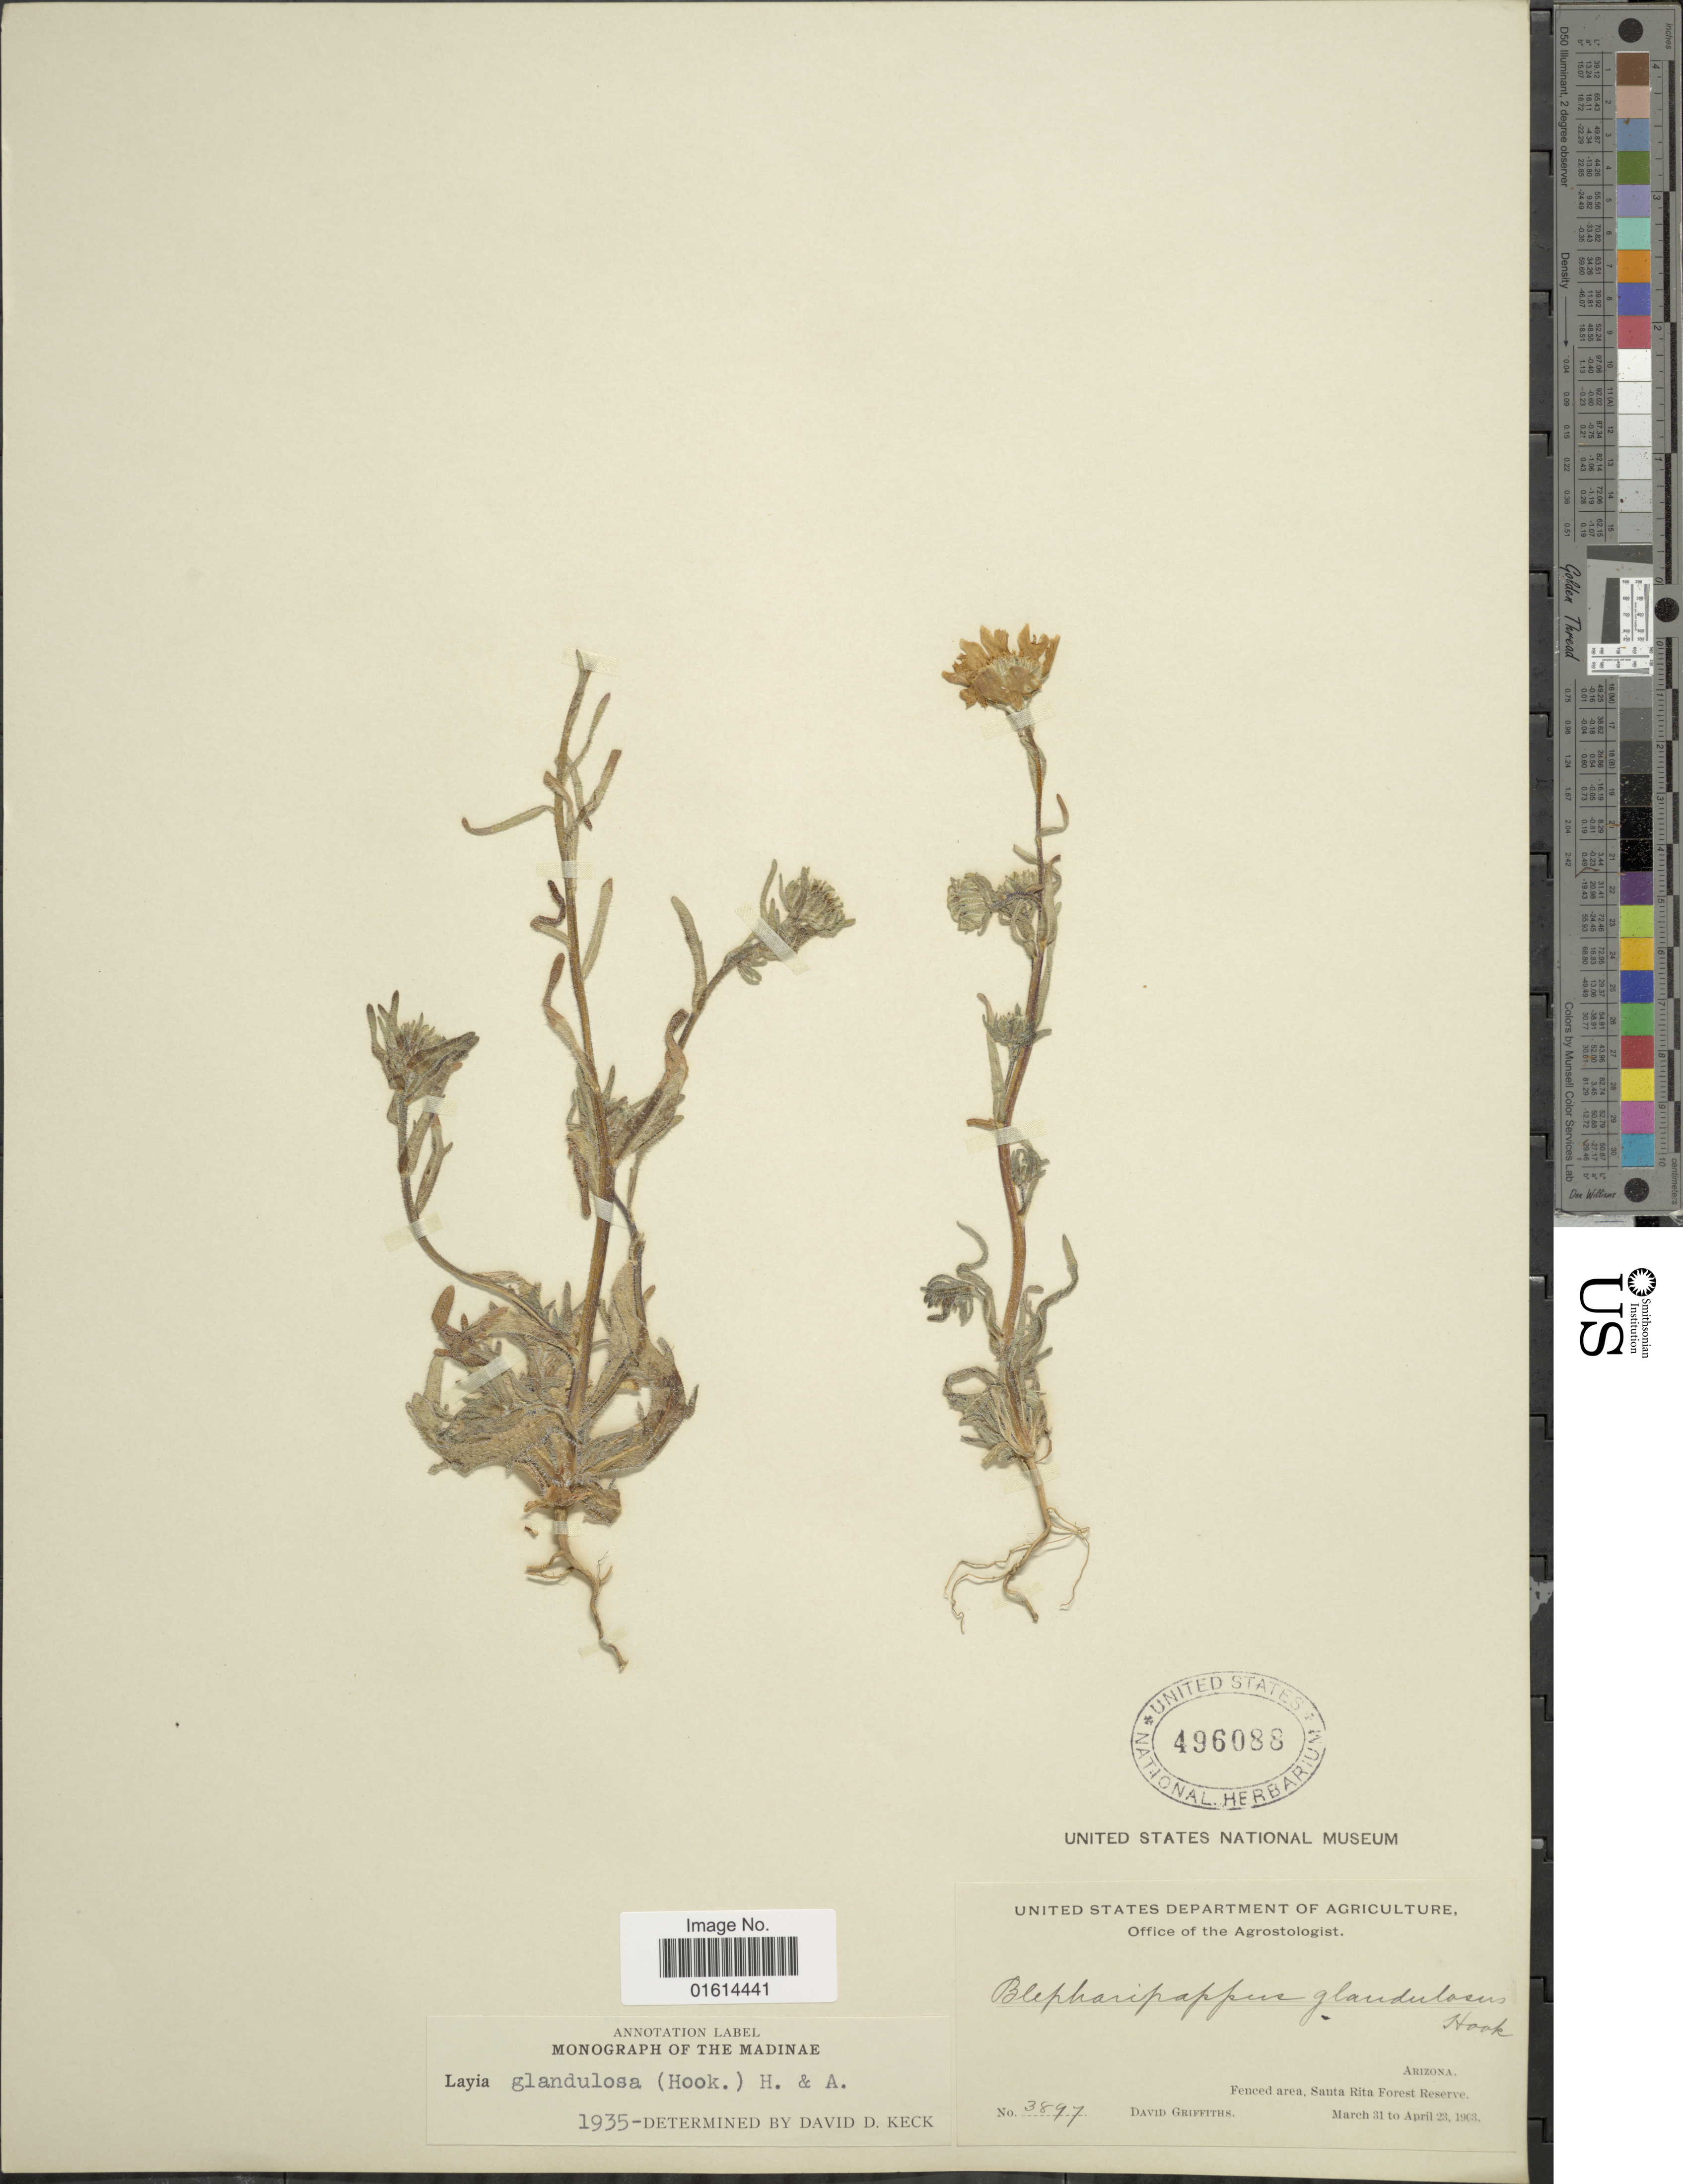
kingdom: Plantae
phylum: Tracheophyta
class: Magnoliopsida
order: Asterales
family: Asteraceae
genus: Layia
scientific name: Layia glandulosa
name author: Hook. & Arn.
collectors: D. Griffiths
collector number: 3897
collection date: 1903-03-31/1903-04-23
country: United States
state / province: Arizona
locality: Fenced area, Santa Rita Forest Reserve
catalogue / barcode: US 496088